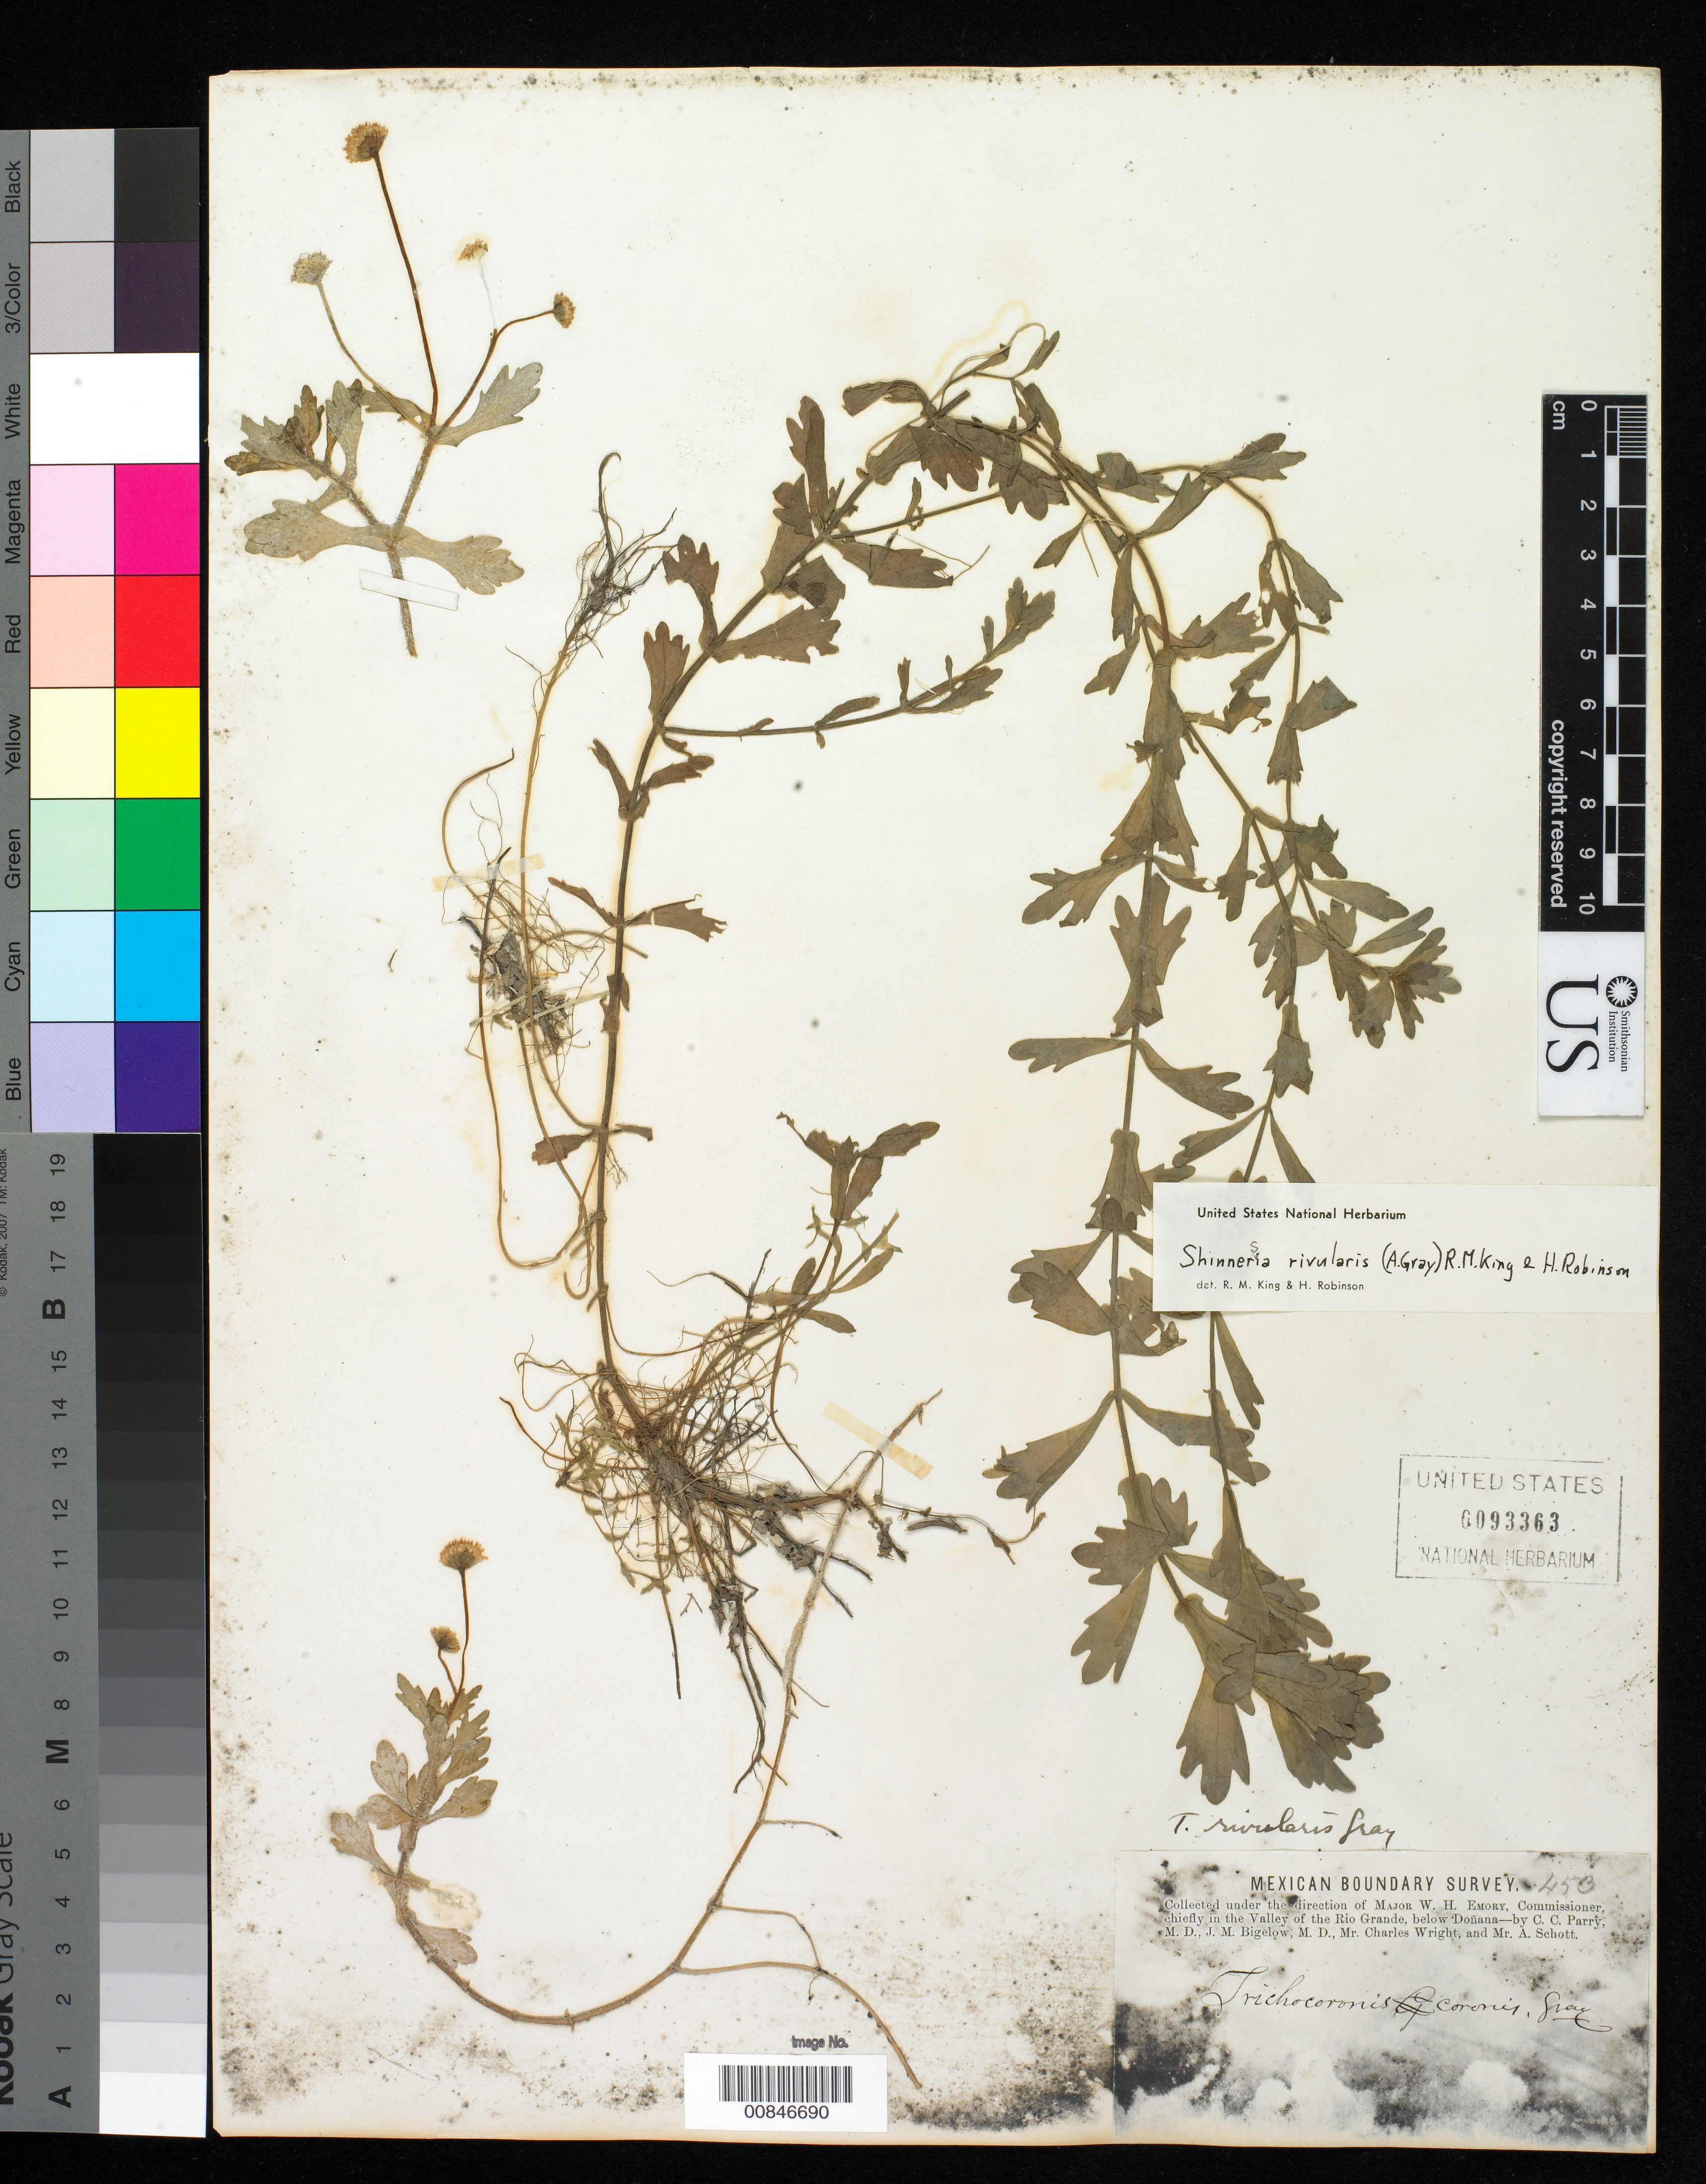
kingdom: Plantae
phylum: Tracheophyta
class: Magnoliopsida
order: Asterales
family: Asteraceae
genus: Shinnersia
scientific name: Shinnersia rivularis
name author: (A. Gray) R.M. King & H. Rob.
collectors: C. C. Parry, J. M. Bigelow, C. Wright & A. C. V. Schott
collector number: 453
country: United States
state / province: New Mexico / Texas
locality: Valley of the Rio Grande, below Doñana.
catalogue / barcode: US 93363